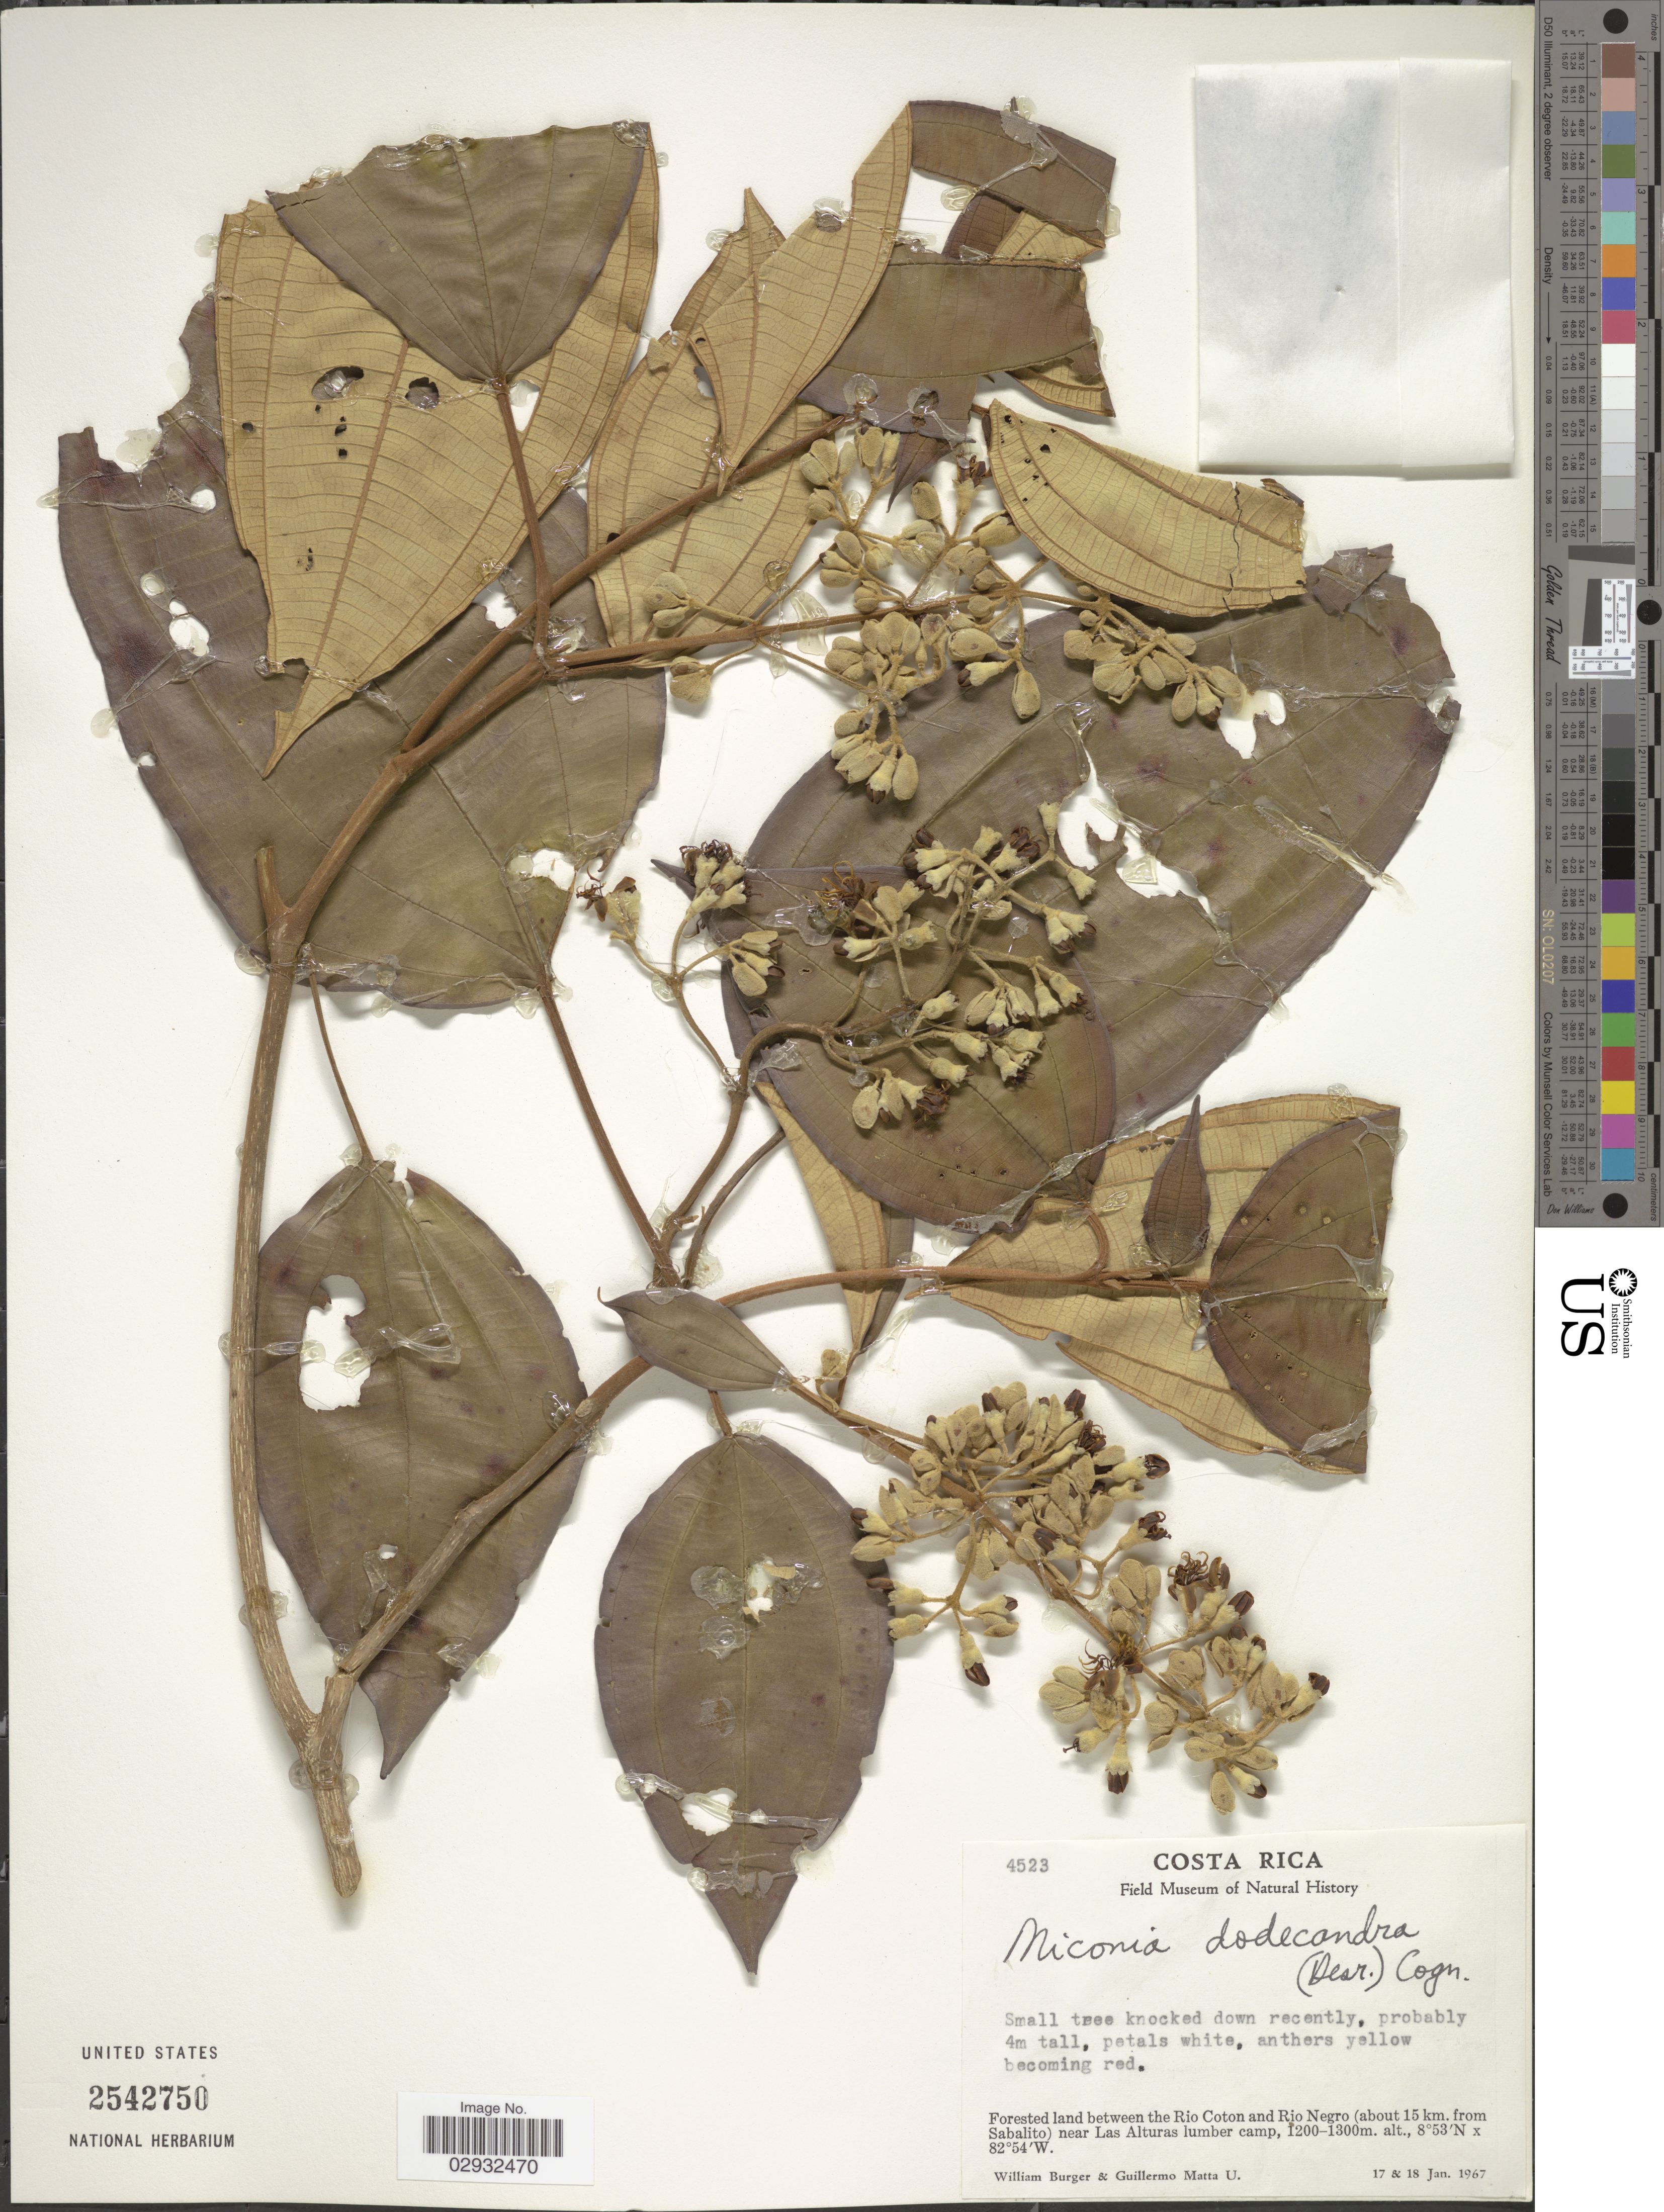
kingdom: Plantae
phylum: Tracheophyta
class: Magnoliopsida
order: Myrtales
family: Melastomataceae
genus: Miconia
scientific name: Miconia dodecandra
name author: Cogn.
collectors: W. Burger & G. Matta U.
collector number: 4523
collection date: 1967-01-17/1967-01-18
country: Costa Rica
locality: Forested land between the Rio Coton and Rio Negro (about 15 km. from Sabalito) near Las Alturas lumber camp.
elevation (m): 1200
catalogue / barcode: US 2542750